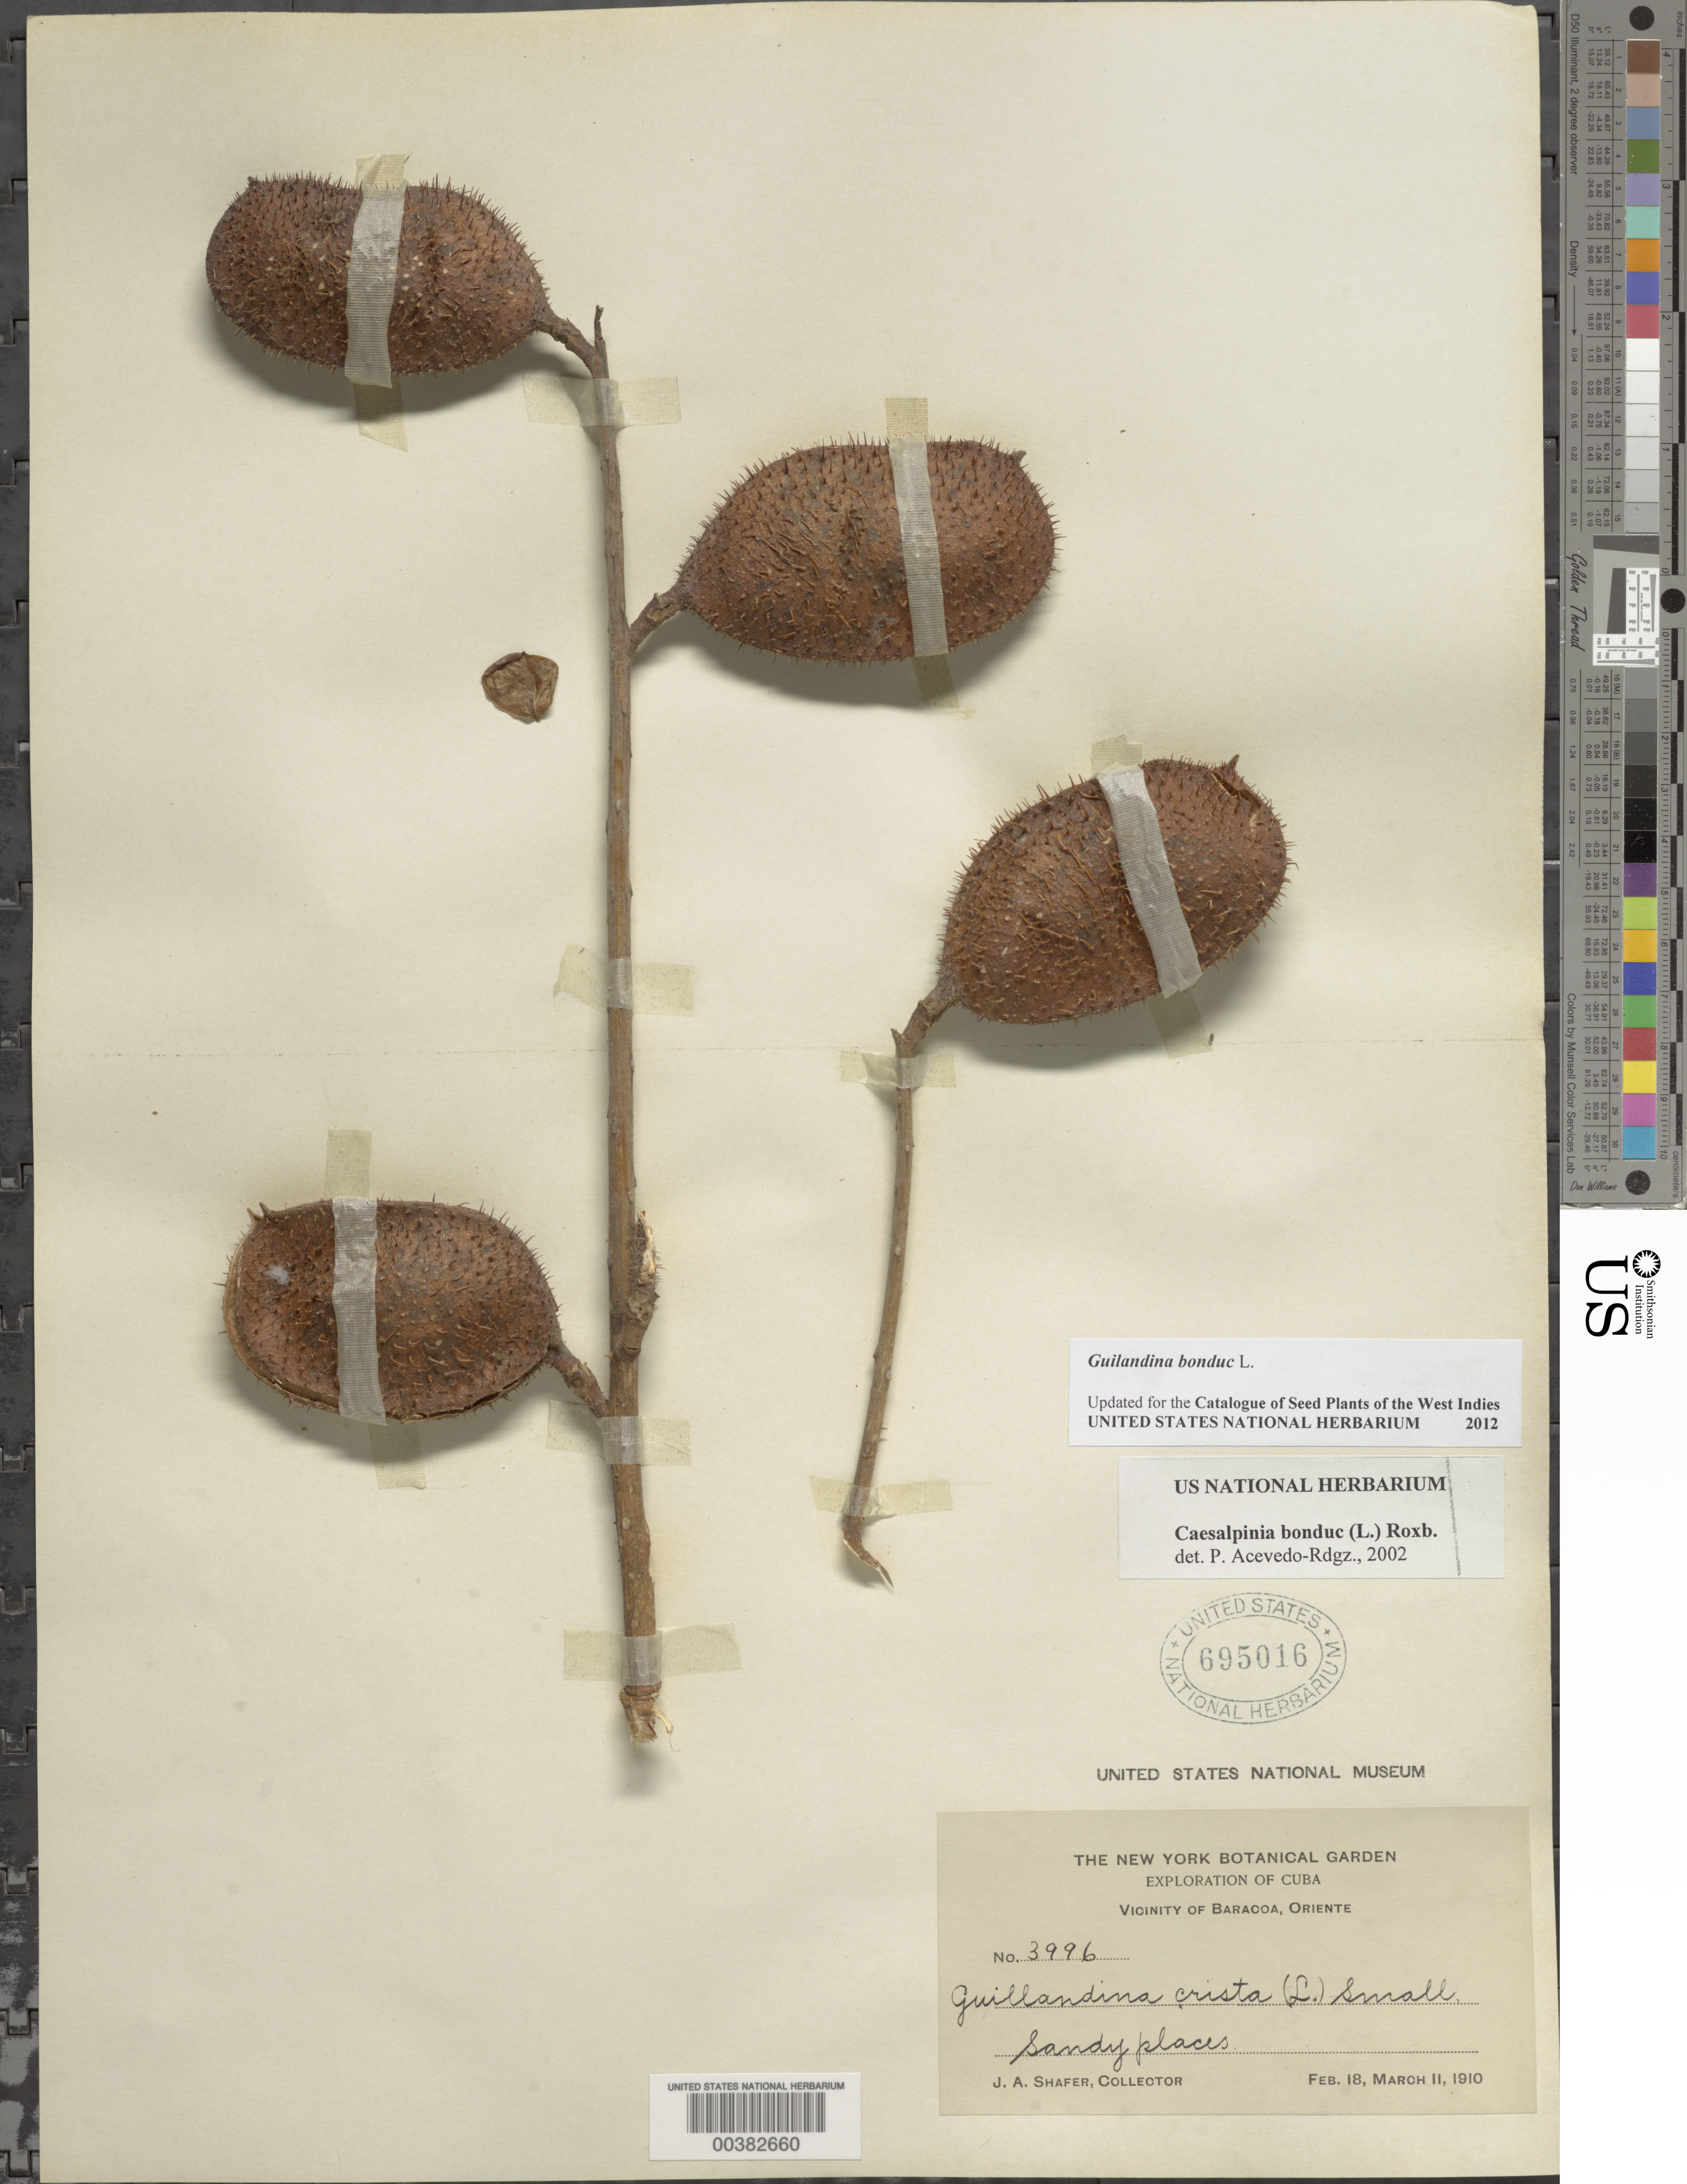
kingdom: Plantae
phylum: Tracheophyta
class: Magnoliopsida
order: Fabales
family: Fabaceae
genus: Guilandina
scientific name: Guilandina bonduc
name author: L.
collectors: J. A. Shafer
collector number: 3996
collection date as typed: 18 Feb 1910 and 11 Mar 1910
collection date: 1910-02-18,1910-03-11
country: Cuba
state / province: Oriente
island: Greater Antilles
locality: Vicinity of baracoa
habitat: Sandy places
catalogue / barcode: US 695016